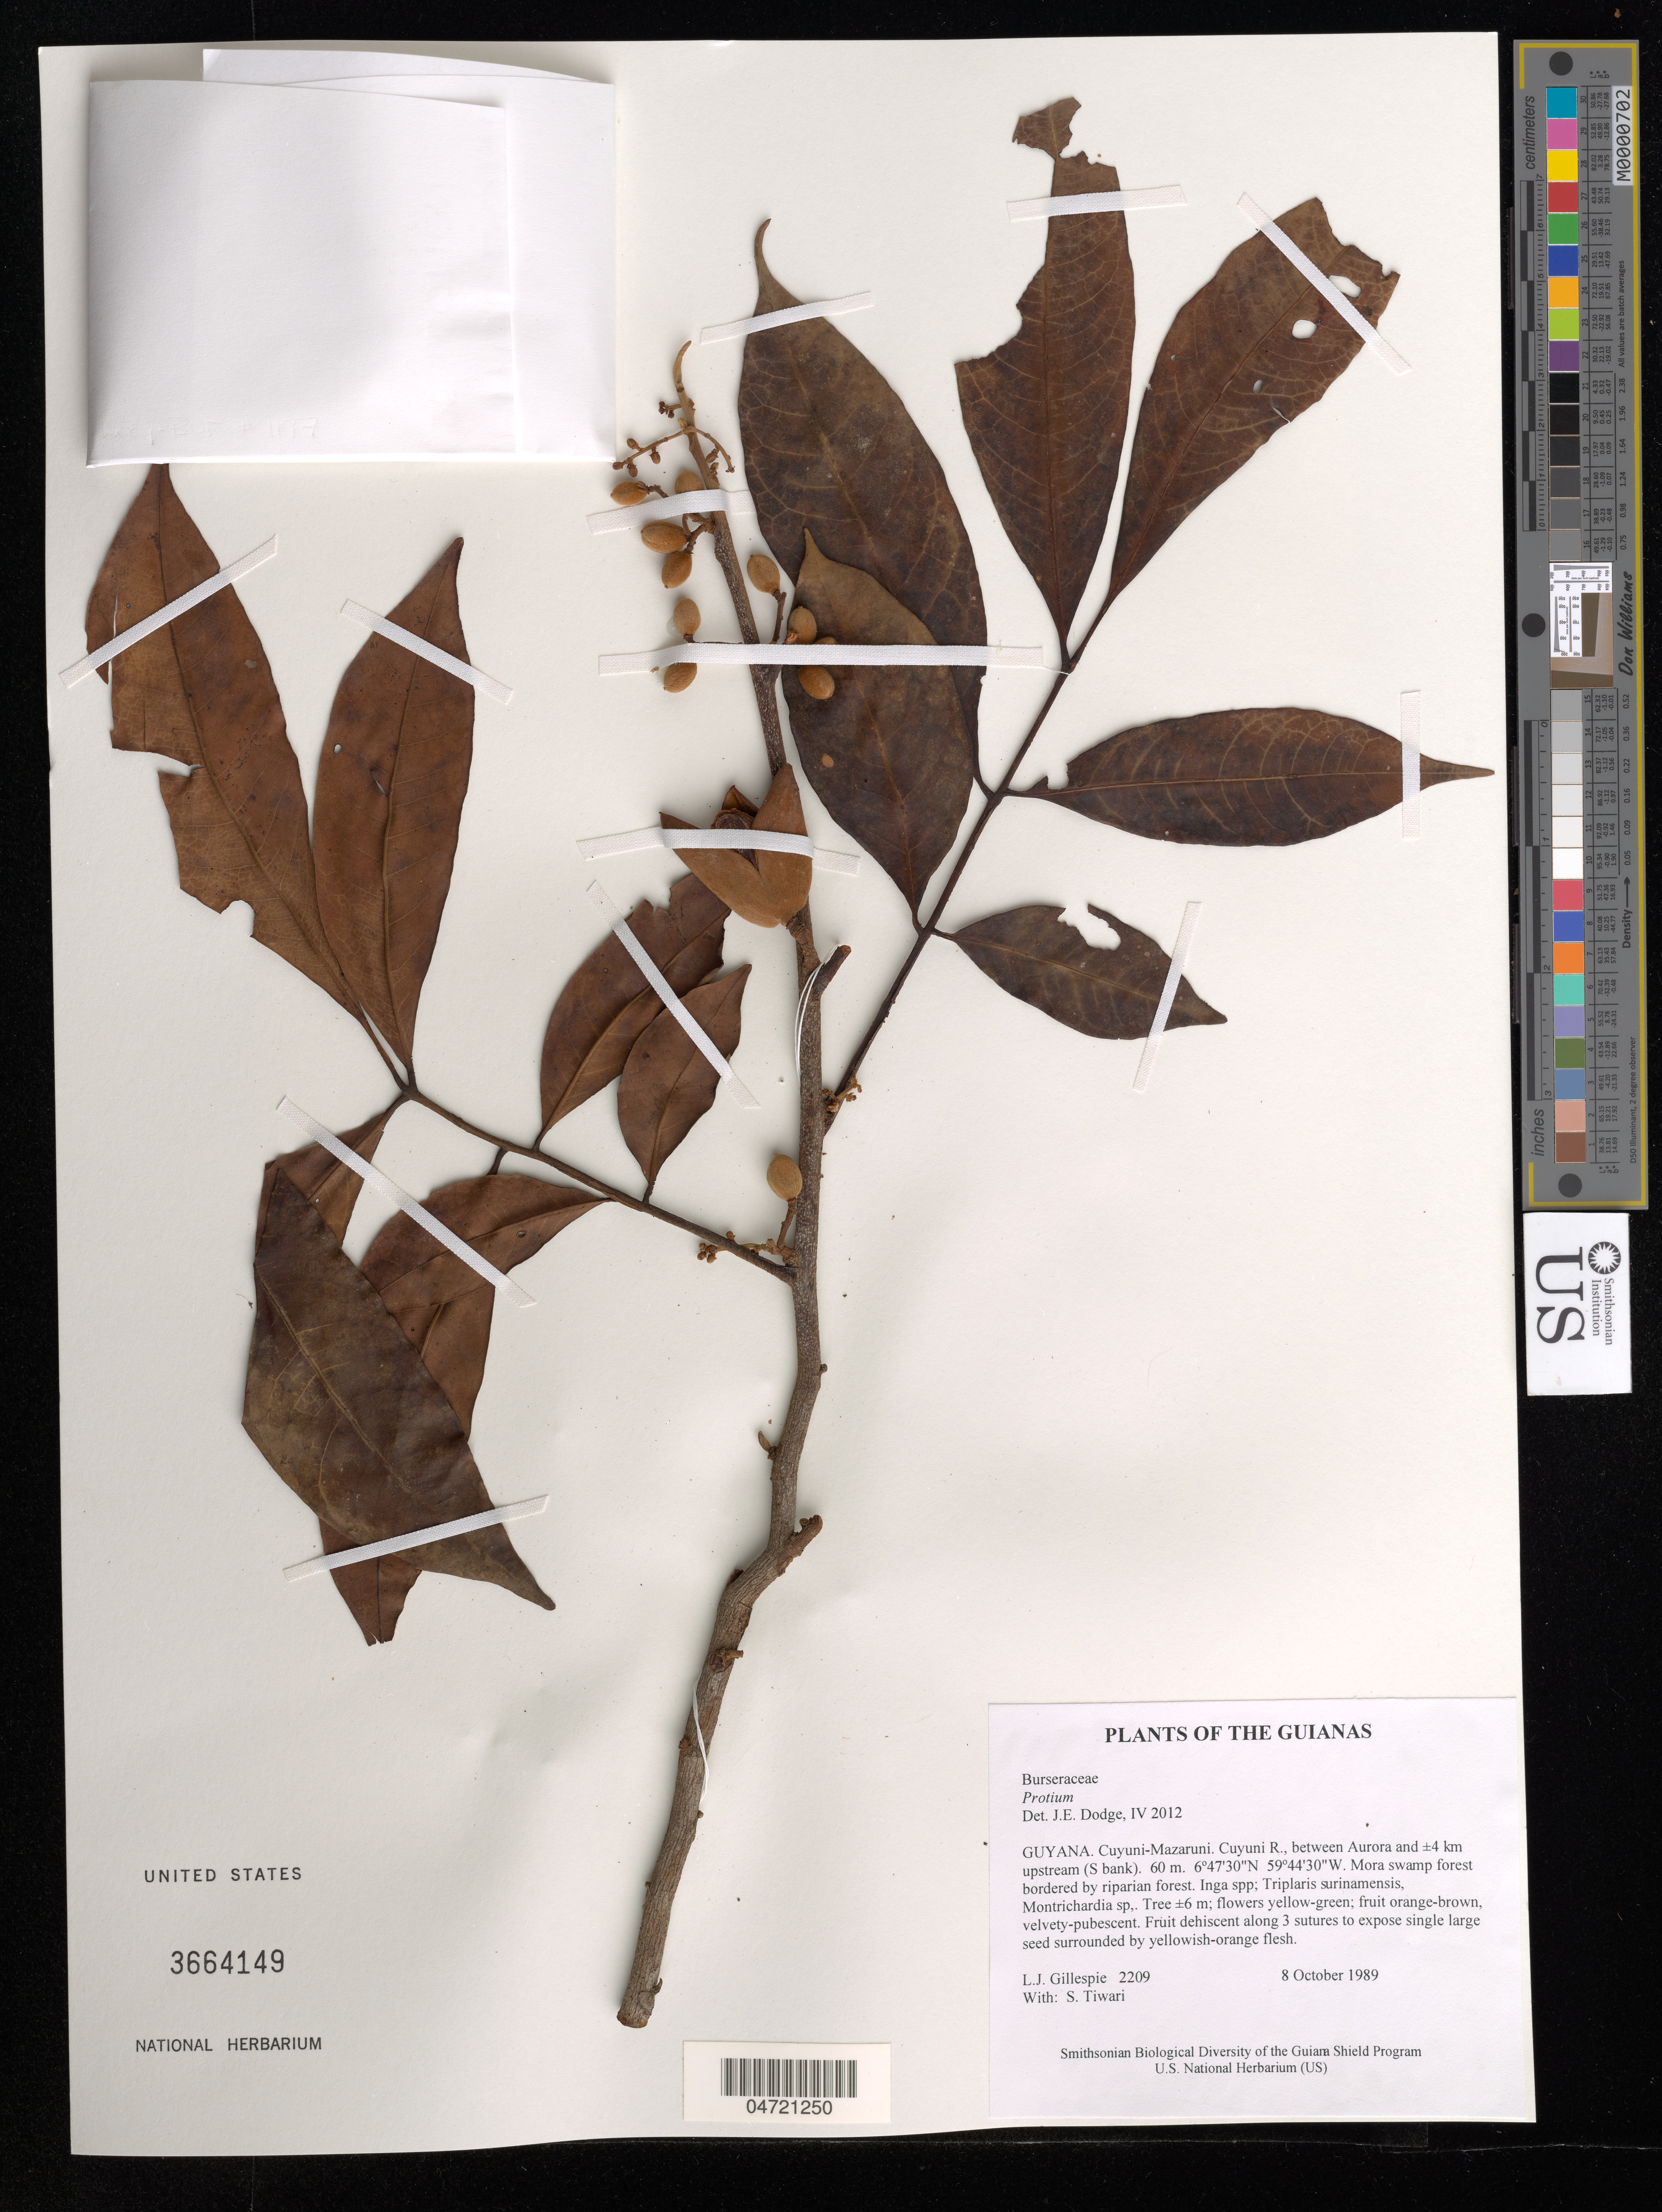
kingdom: Plantae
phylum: Tracheophyta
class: Magnoliopsida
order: Sapindales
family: Burseraceae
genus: Protium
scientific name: Protium sp.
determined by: Dodge, J. E.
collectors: L. J. Gillespie & S. Tiwari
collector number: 2209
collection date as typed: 8 October 1989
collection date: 1989-10-08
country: Guyana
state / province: Cuyuni-Mazaruni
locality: Cuyuni R., between Aurora and ±4 km upstream (S bank)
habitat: Mora swamp forest bordered by riparian forest. Inga spp; Triplaris surinamensis, Montrichardia sp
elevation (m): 60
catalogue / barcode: US 3664149